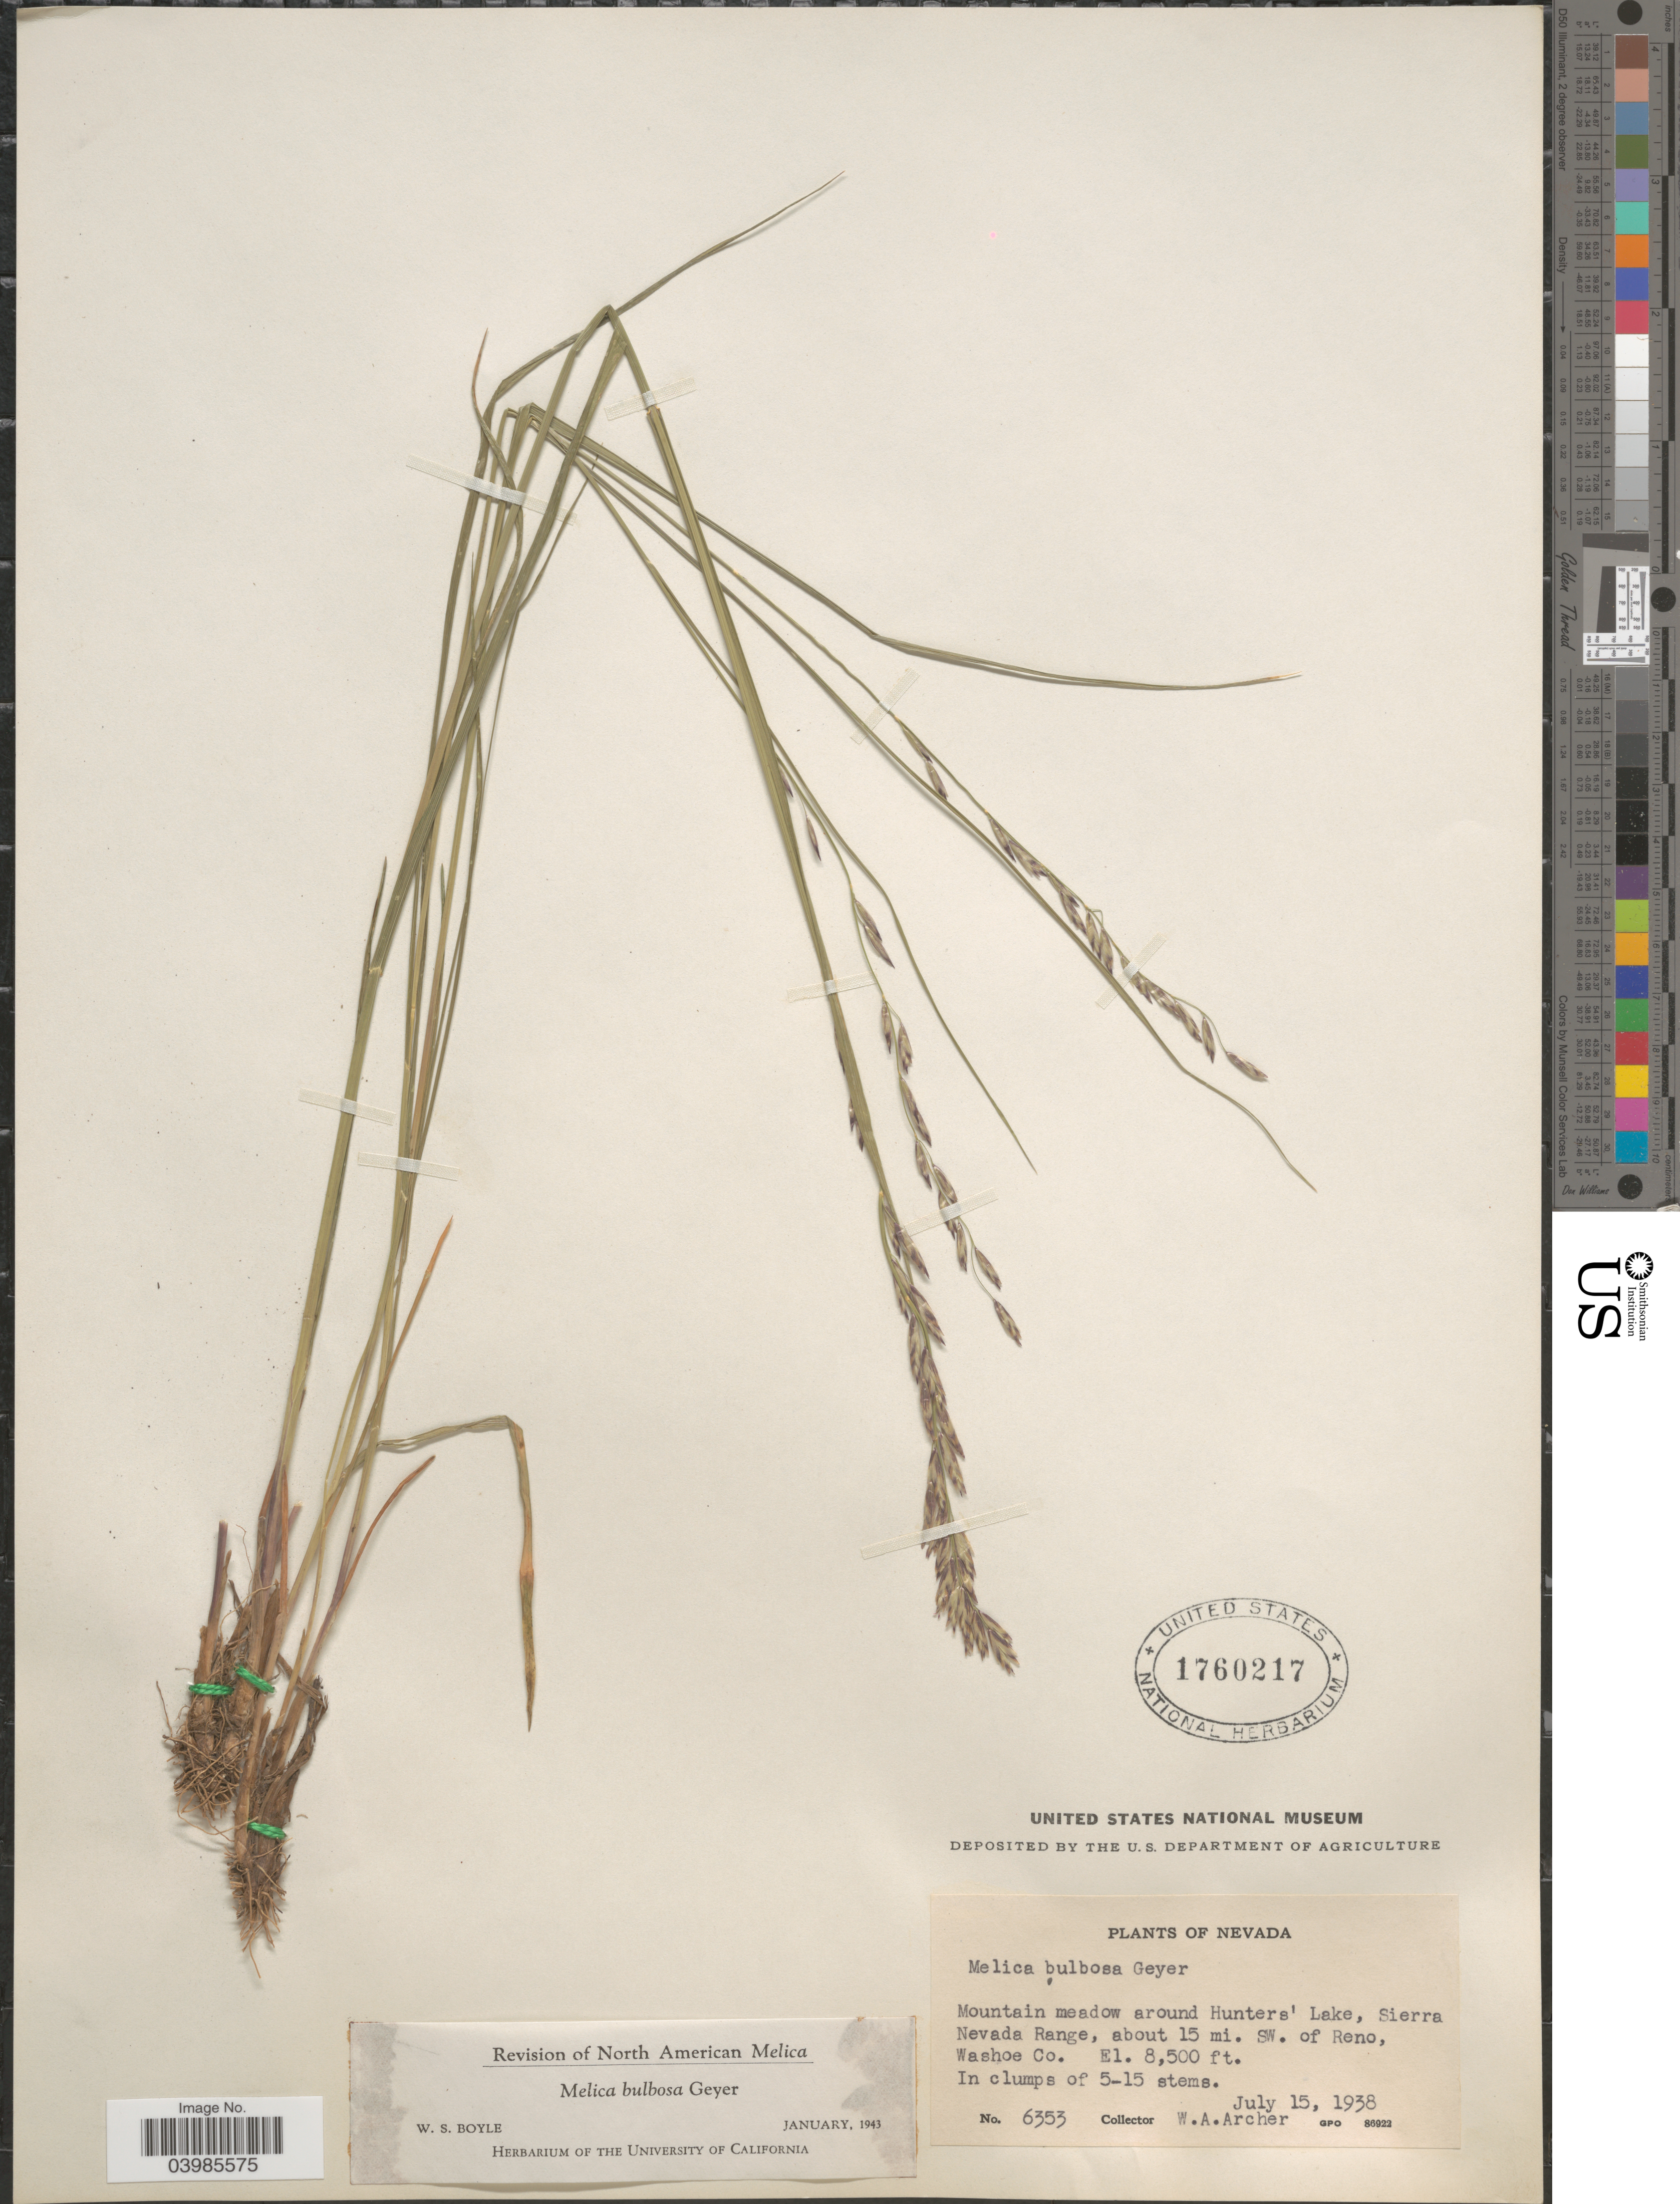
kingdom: Plantae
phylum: Tracheophyta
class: Liliopsida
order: Poales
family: Poaceae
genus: Melica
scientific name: Melica bulbosa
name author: Geyer ex Porter & J.M. Coult.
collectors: W. Archer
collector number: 6353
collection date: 1938-07-15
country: United States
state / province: Nevada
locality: Mountain meadow around Hunter's Lake, Sierra Nevada Range, about 15 mi. SW. of Reno, Washoe Co.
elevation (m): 2591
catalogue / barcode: US 1760217